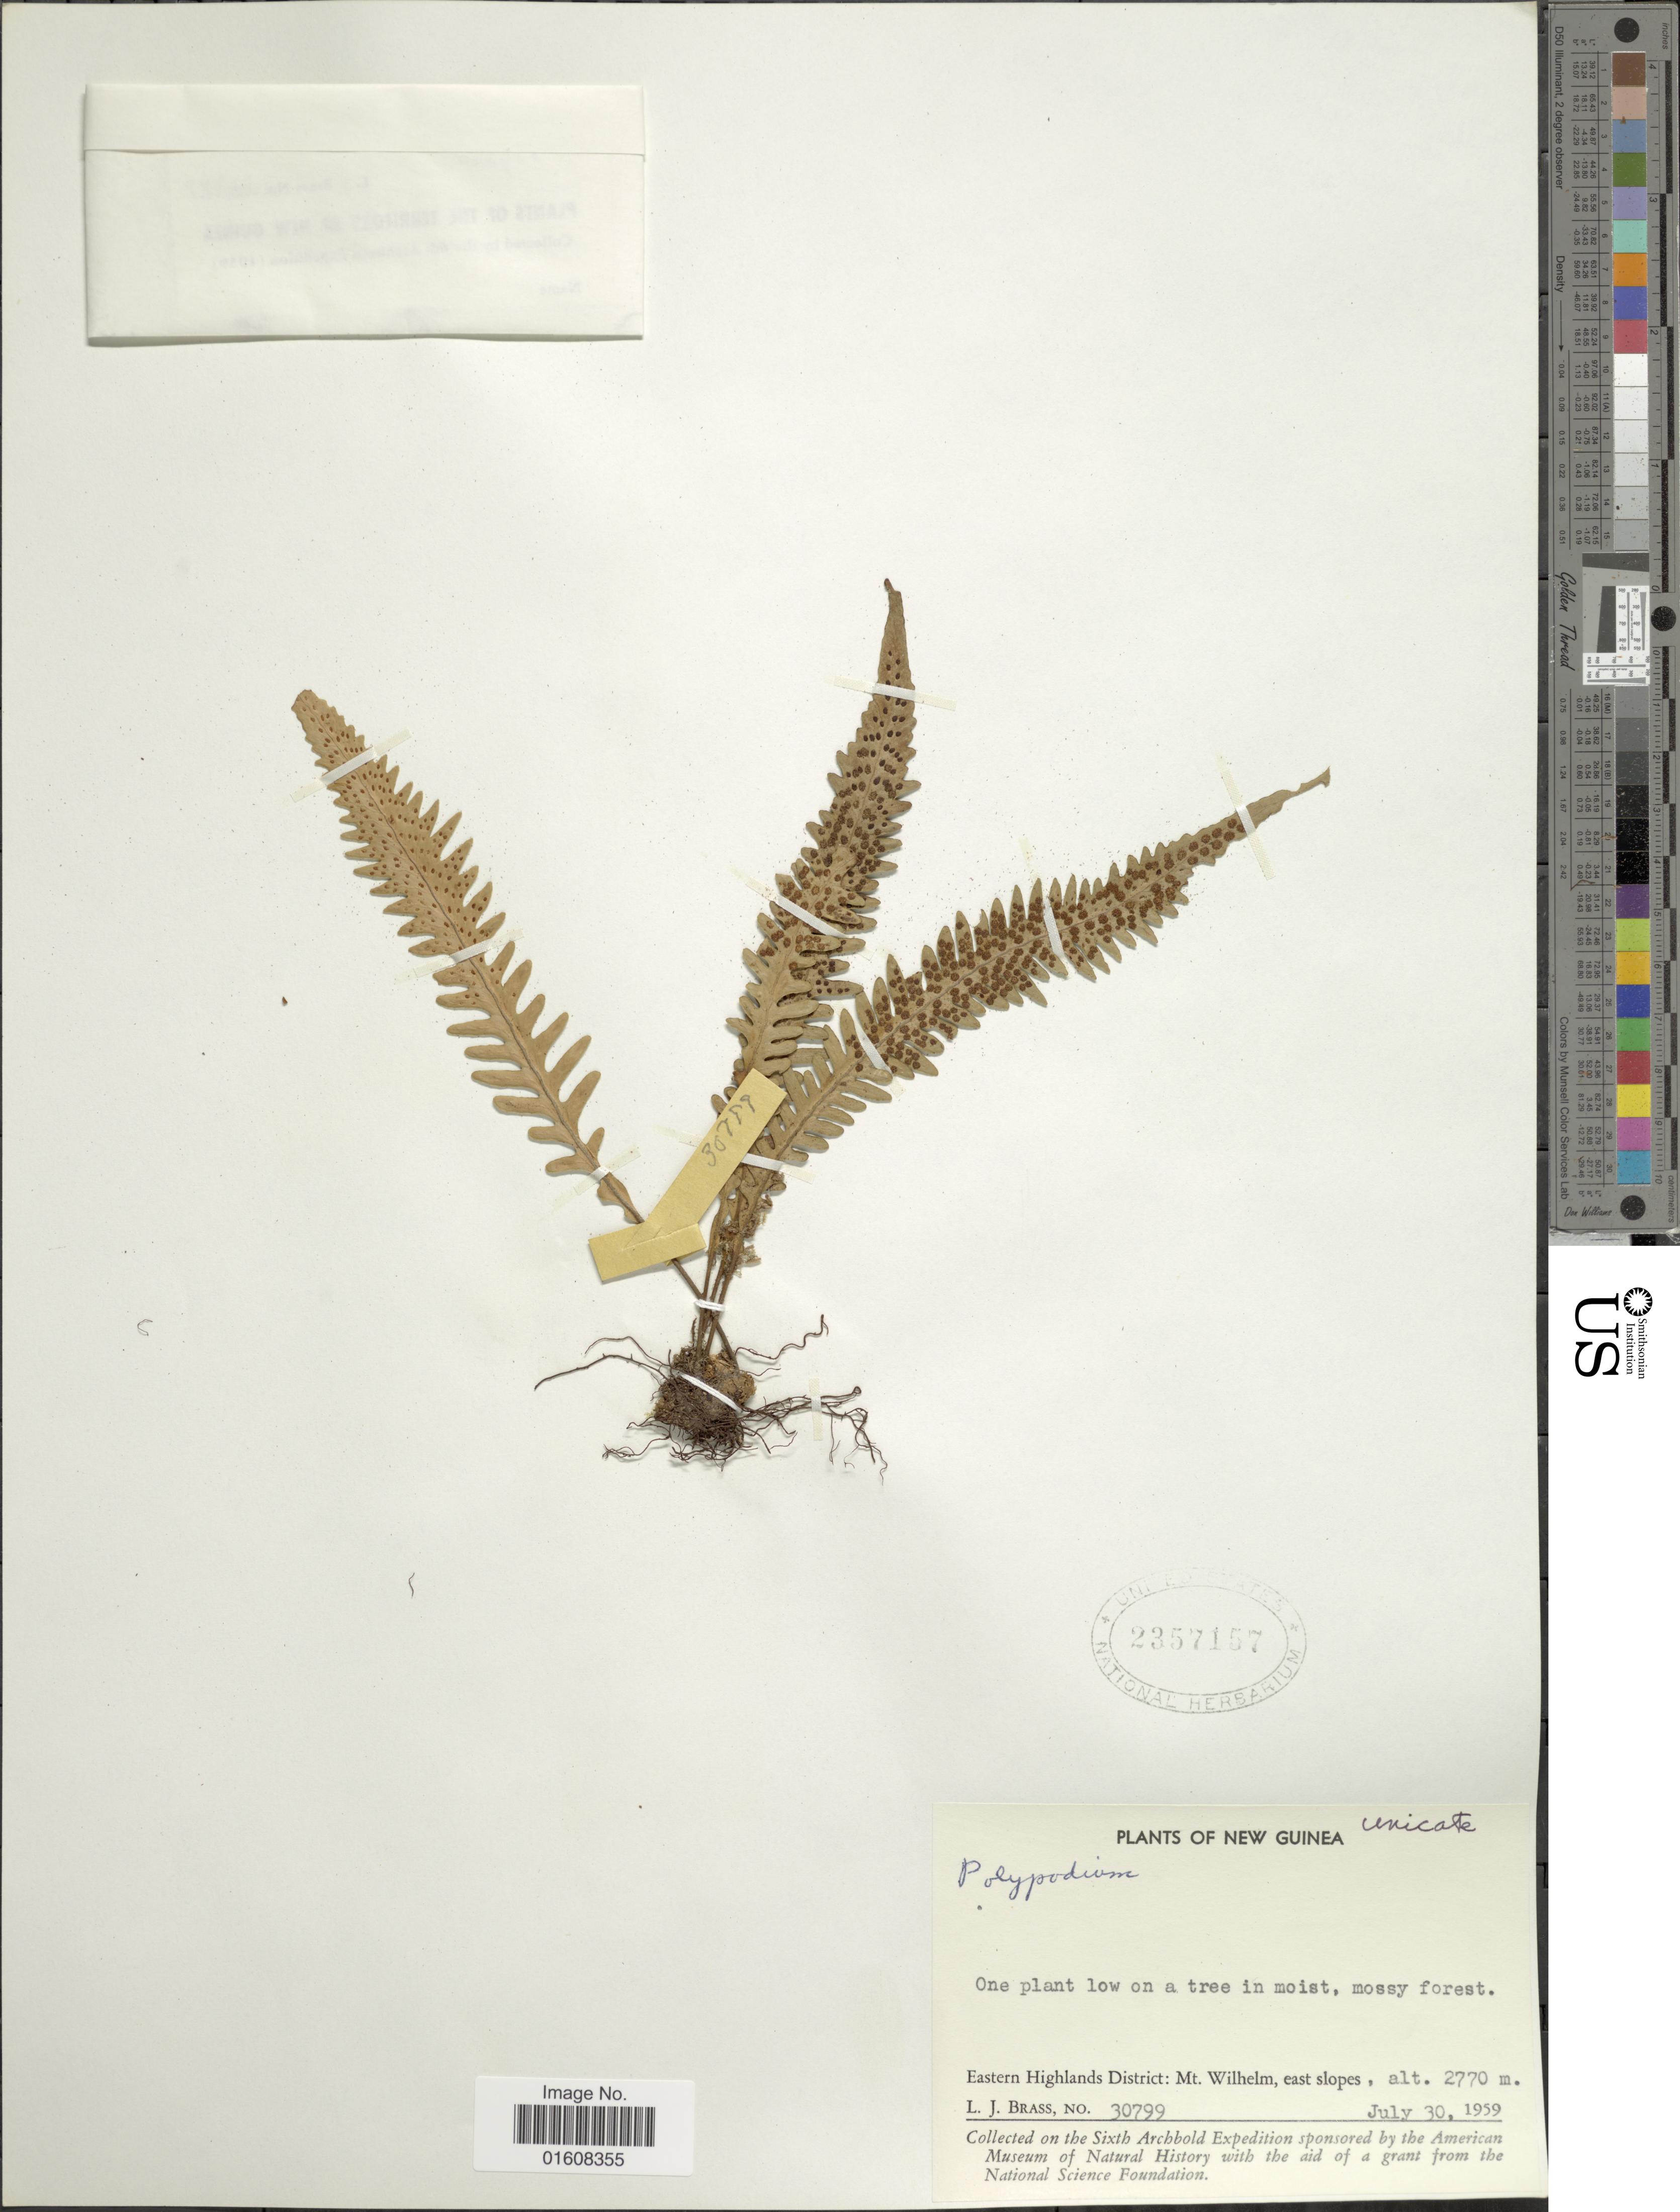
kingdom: Plantae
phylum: Tracheophyta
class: Polypodiopsida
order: Polypodiales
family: Polypodiaceae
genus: Grammitis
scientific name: Grammitis sp.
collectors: L. J. Brass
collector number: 30799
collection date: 1959-07-30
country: Papua New Guinea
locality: New Guinea. Eastern Highlands District: Mt. Wilhelm, east slopes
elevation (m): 2770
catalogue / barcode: US 2357157